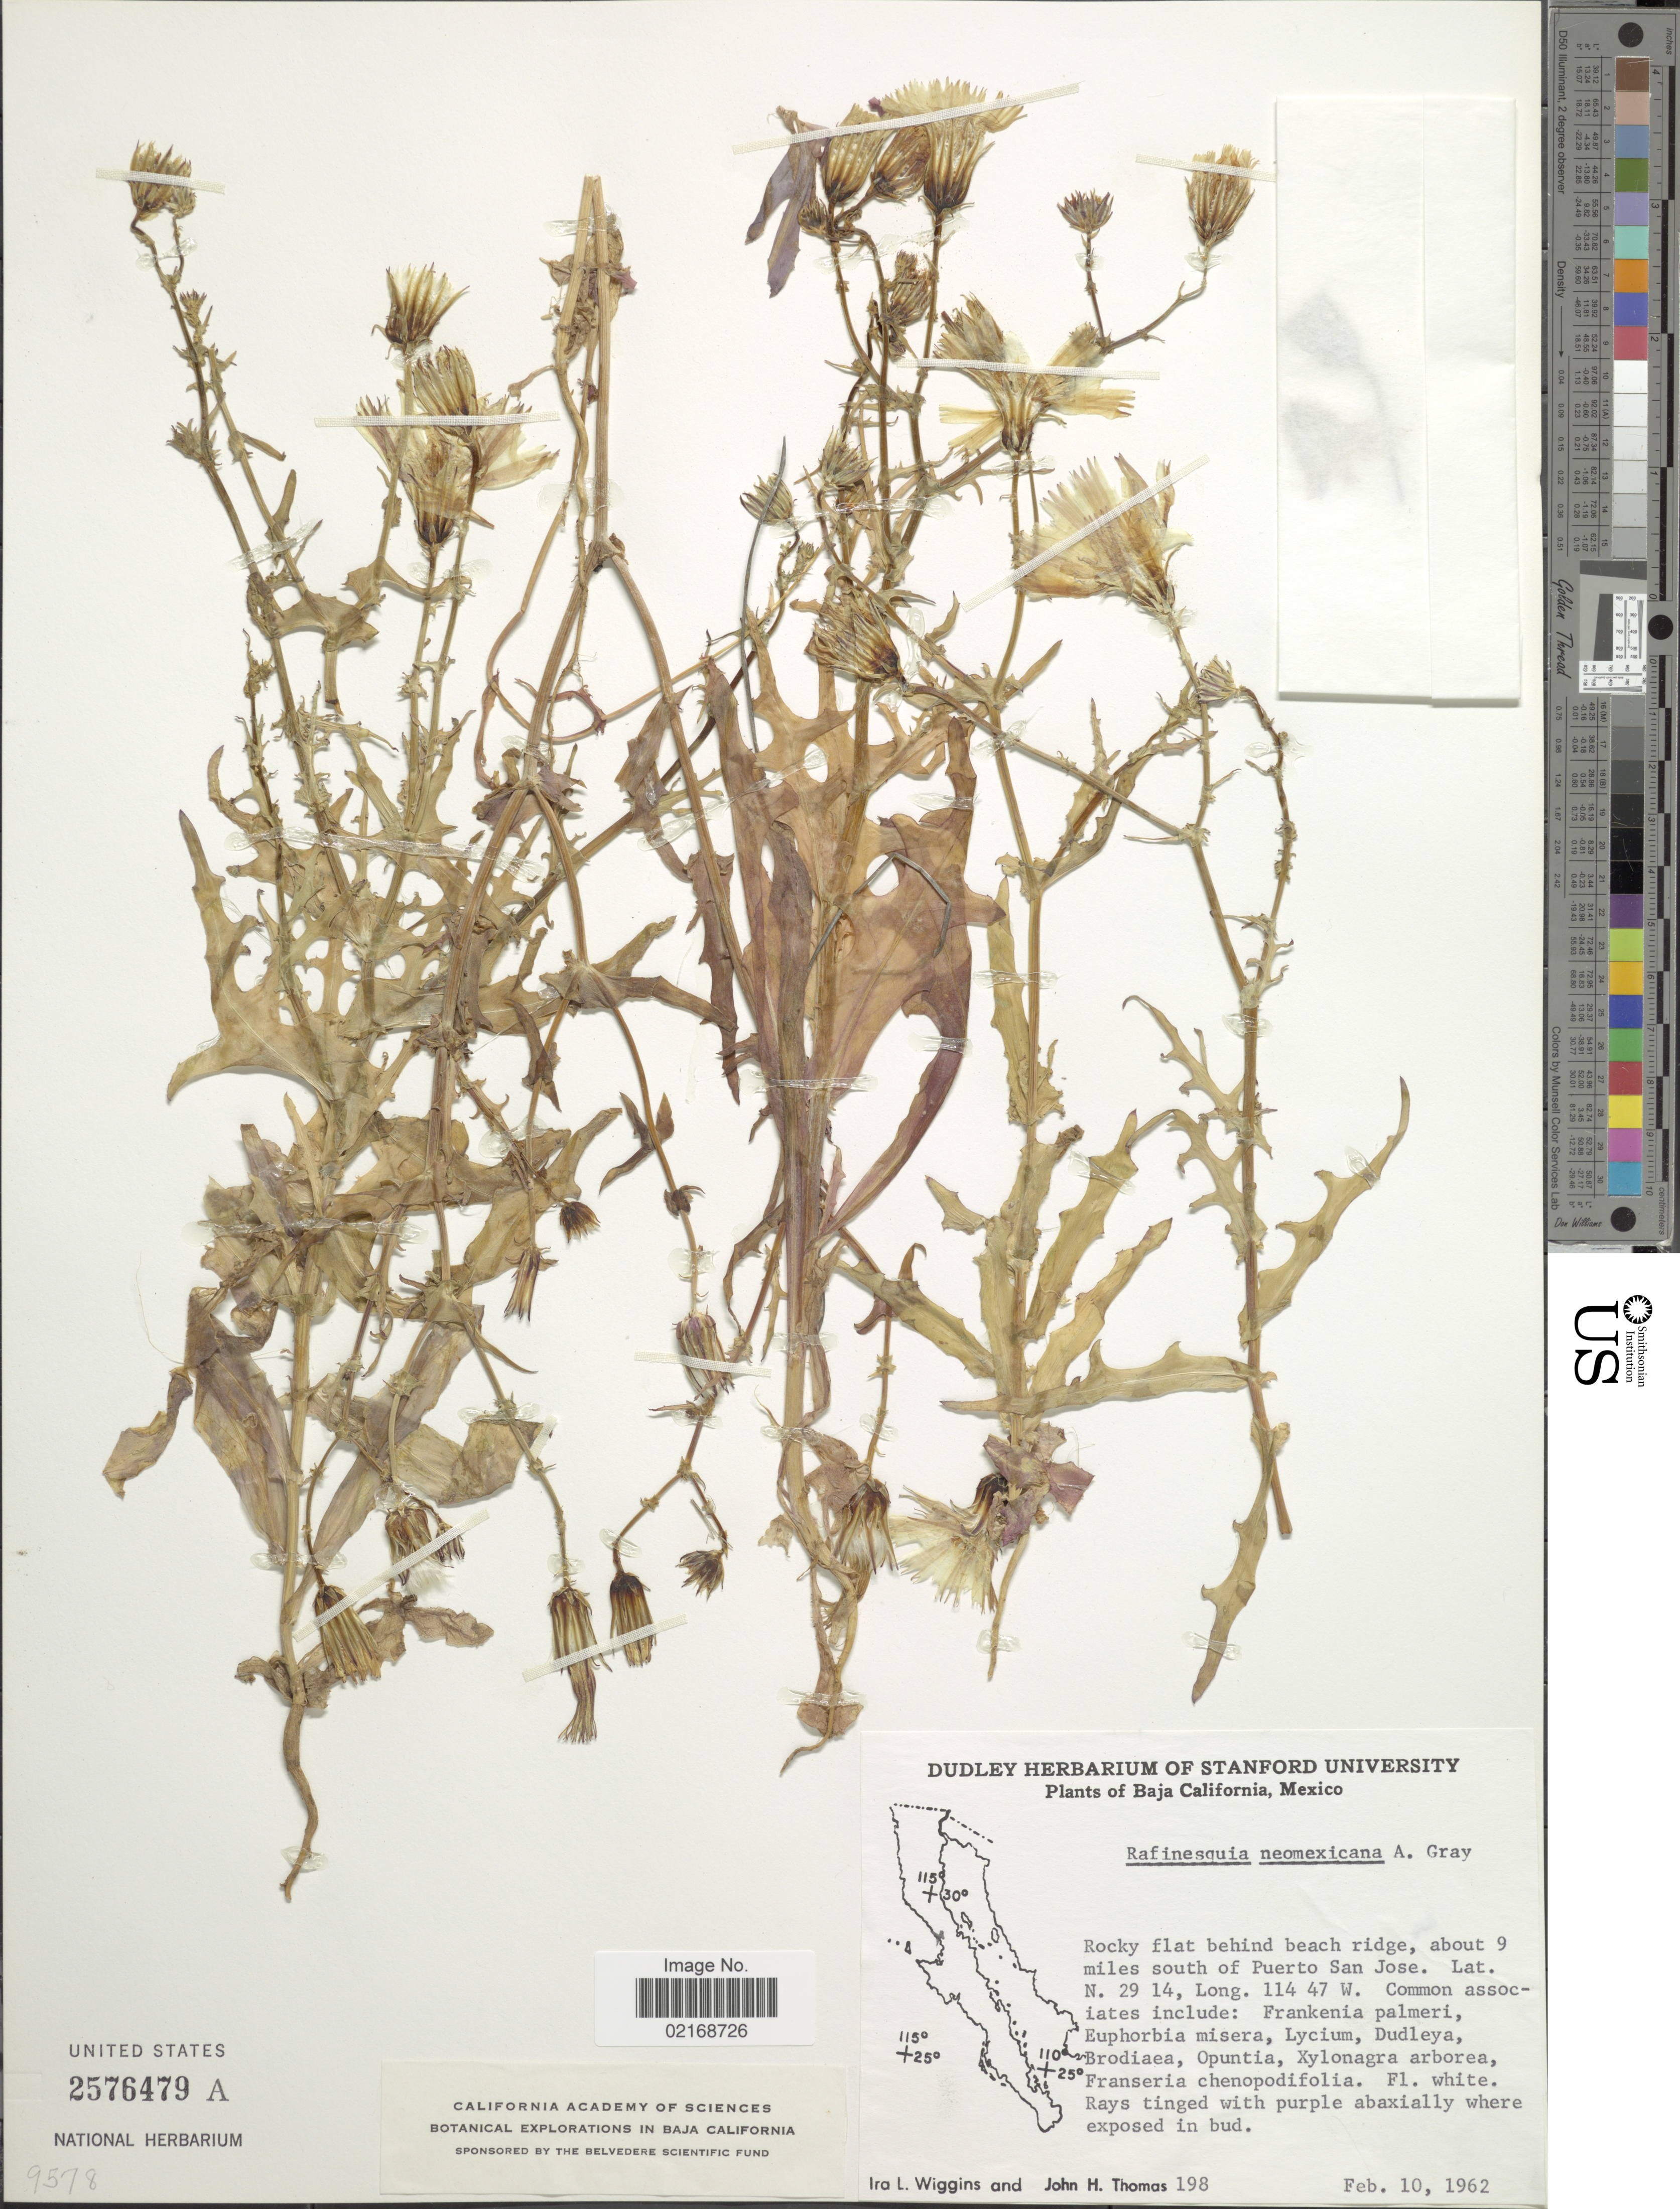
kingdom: Plantae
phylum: Tracheophyta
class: Magnoliopsida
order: Asterales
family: Asteraceae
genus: Rafinesquia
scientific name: Rafinesquia neomexicana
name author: A. Gray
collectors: I. L. Wiggins & J. H. Thomas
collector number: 198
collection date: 1962-02-10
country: Mexico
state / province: Baja California Norte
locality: Rocky flat behind beach ridge, about 9 miles south of Puerto San Jose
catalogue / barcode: US 2576479A